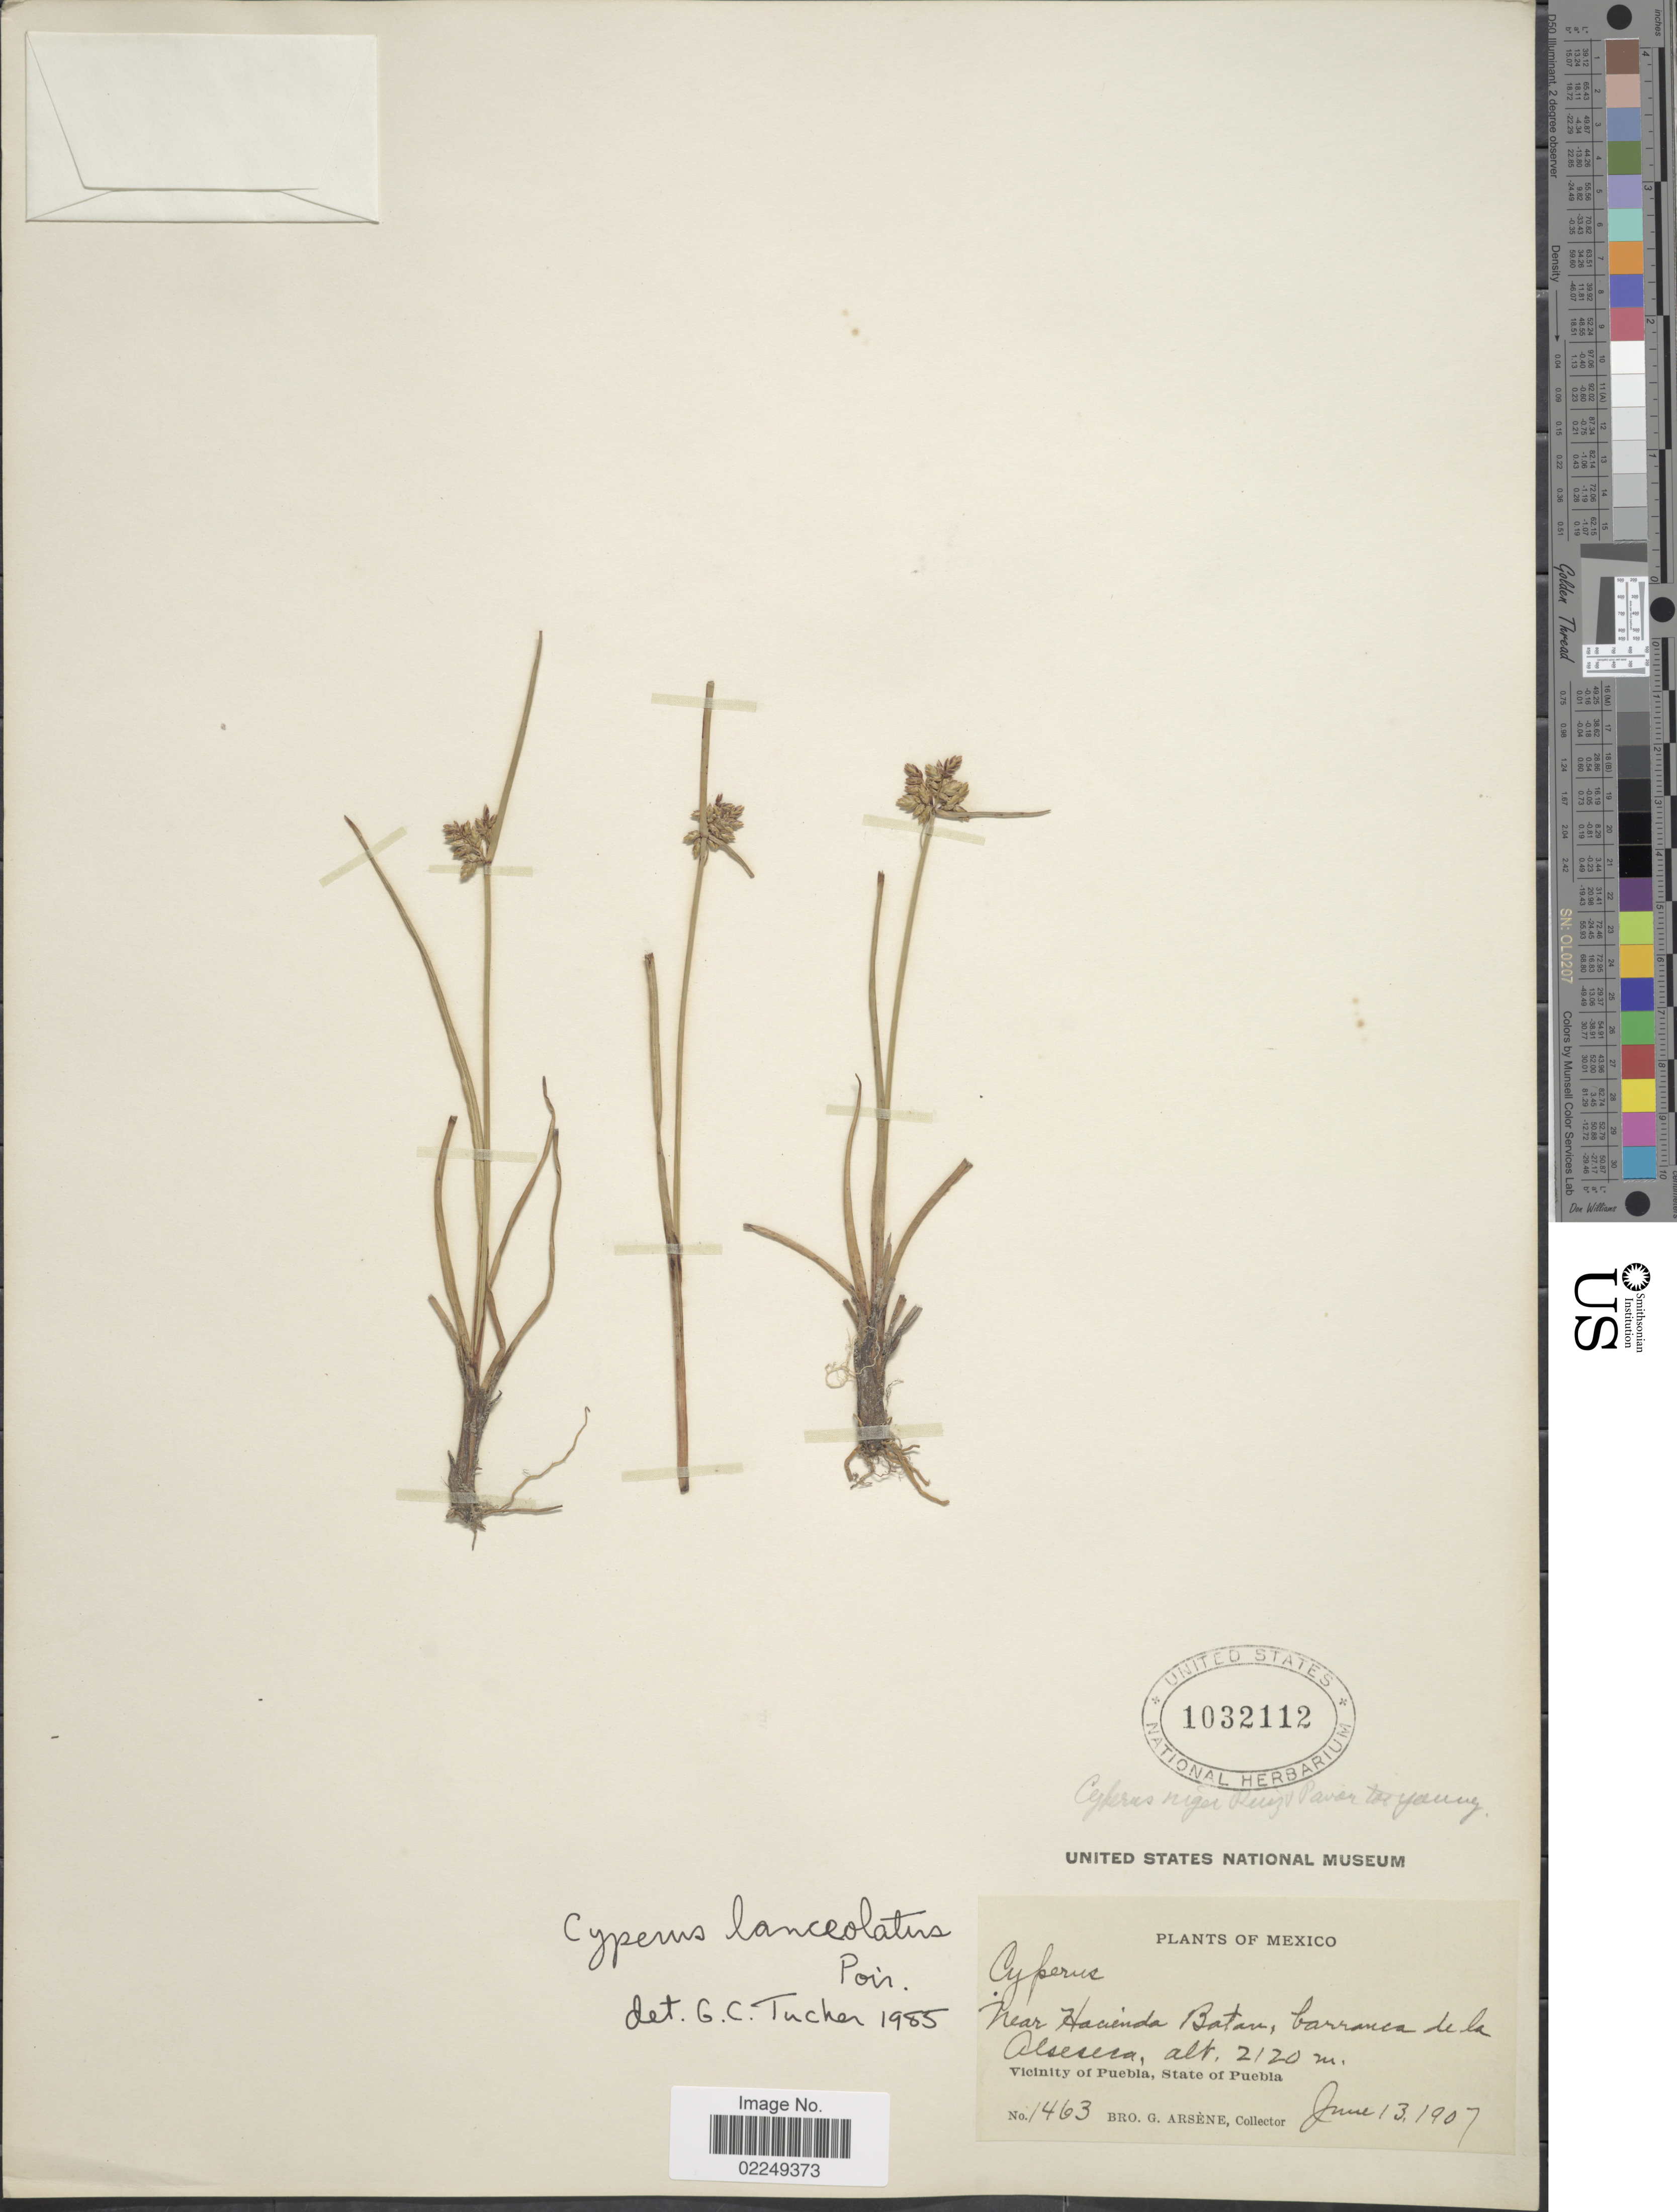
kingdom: Plantae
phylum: Tracheophyta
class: Liliopsida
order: Poales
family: Cyperaceae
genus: Cyperus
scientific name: Cyperus lanceolatus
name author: Poir.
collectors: Bro. G. Arsène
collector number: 1463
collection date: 1907-06-13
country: Mexico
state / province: Puebla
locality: Near Hacienda Batan, barranca de la Alseseca, Vicinity of Puebla, State of Puebla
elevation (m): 2120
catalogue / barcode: US 1032112